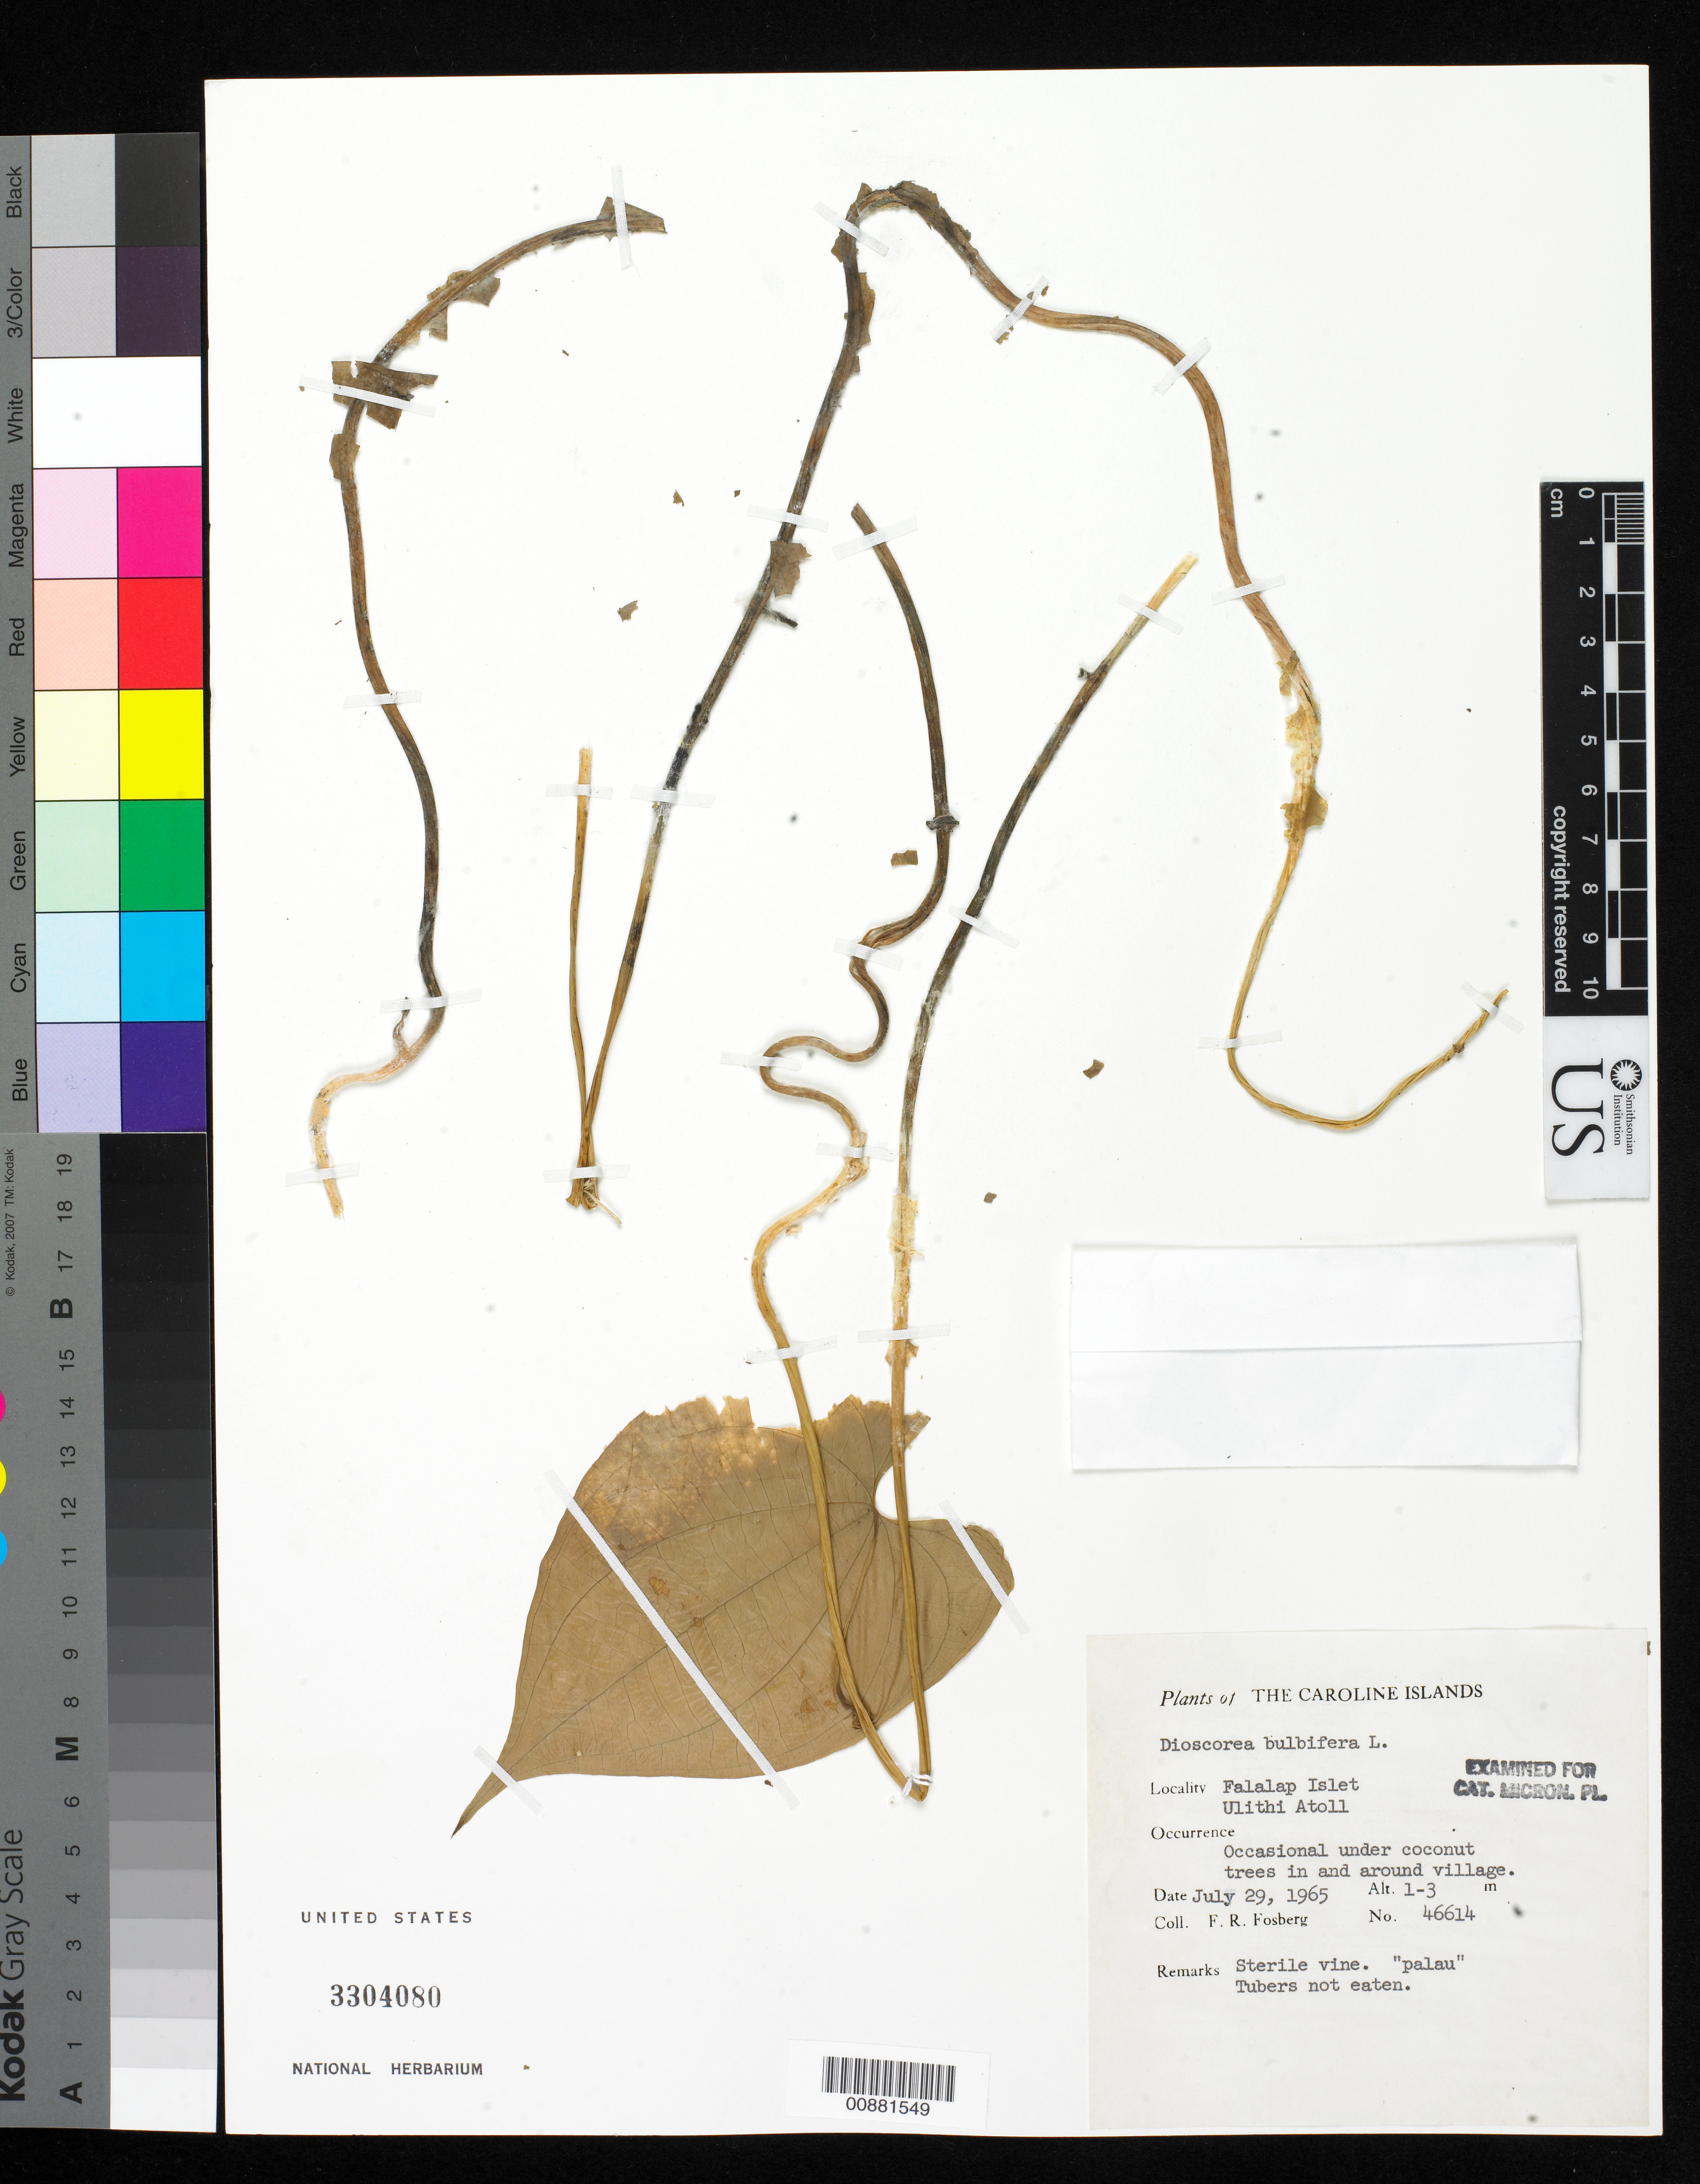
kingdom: Plantae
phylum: Tracheophyta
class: Liliopsida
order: Dioscoreales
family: Dioscoreaceae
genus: Dioscorea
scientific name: Dioscorea bulbifera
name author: L.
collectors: F. R. Fosberg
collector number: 46614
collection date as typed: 29 Jul 1969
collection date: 1969-07-29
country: Micronesia, Federated States of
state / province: Yap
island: Ulithi Atoll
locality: Falalap Islet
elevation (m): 1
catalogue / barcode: US 3304080